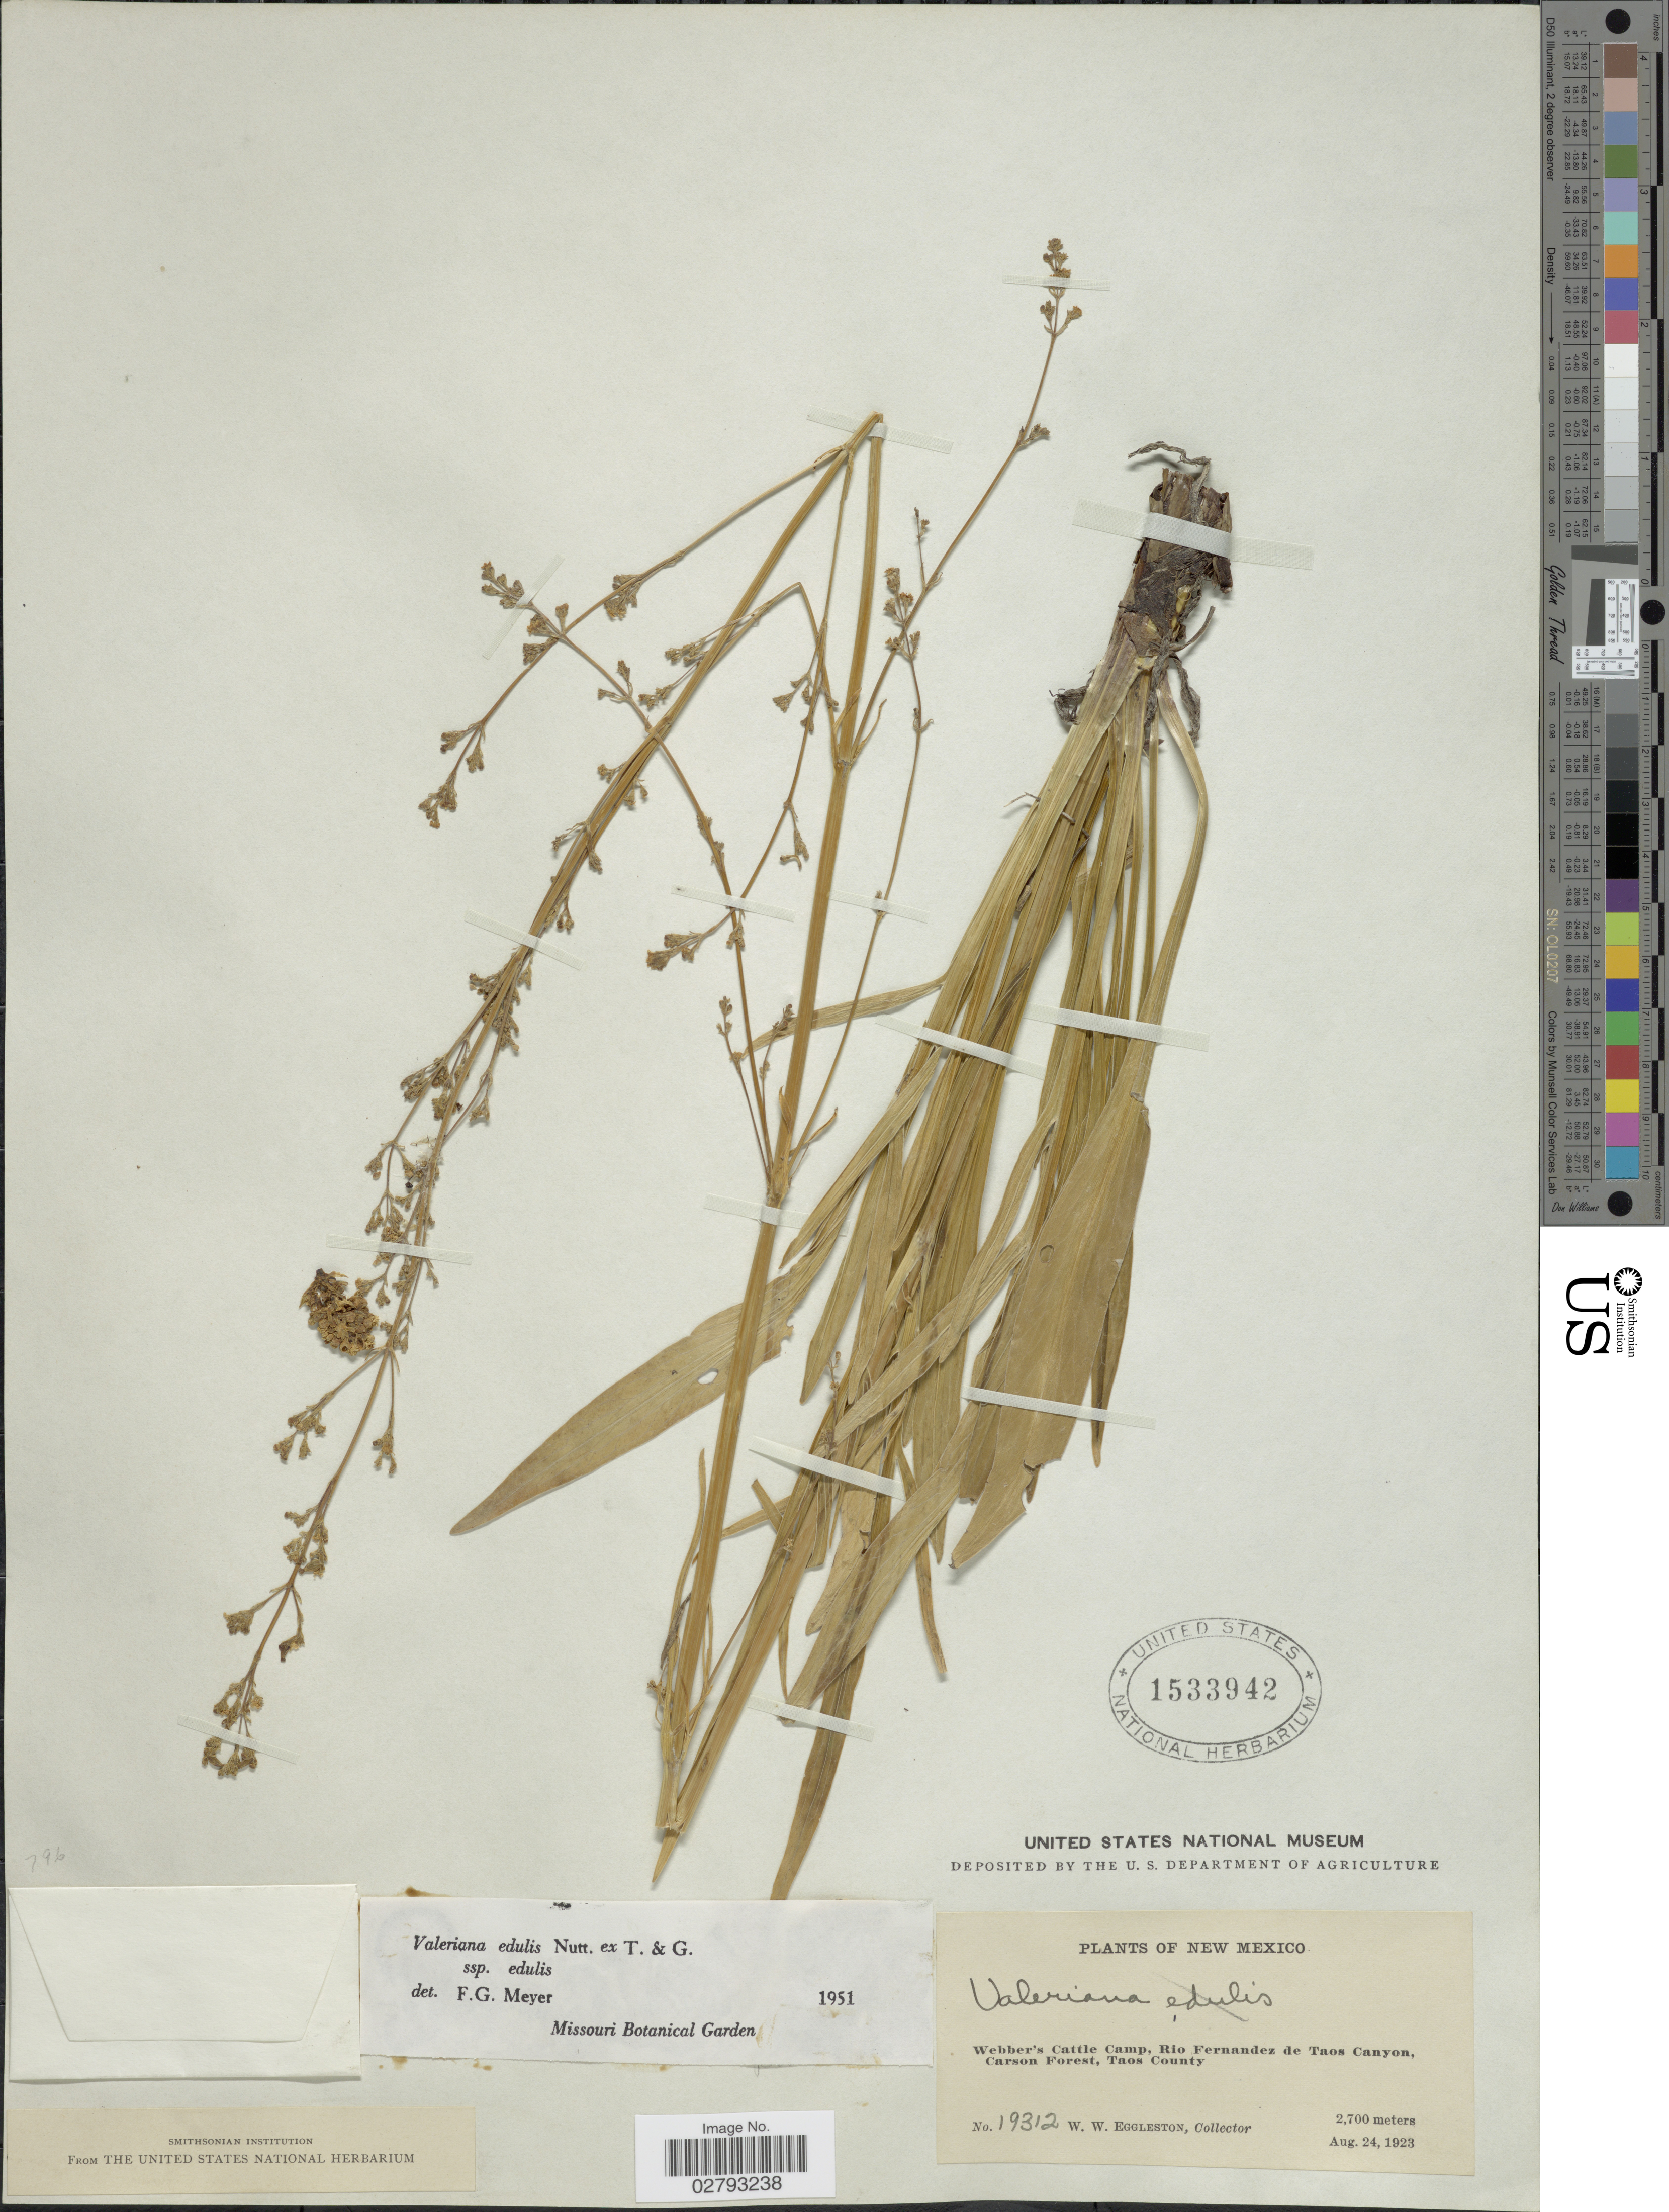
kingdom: Plantae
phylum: Tracheophyta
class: Magnoliopsida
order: Dipsacales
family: Caprifoliaceae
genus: Valeriana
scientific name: Valeriana edulis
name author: Nutt.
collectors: W. W. Eggleston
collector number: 19312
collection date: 1923-08-24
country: United States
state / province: New Mexico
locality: Webber's Cattle Camp, Rio Fernandez de Taos Canyon, Carson Forest, Taos County.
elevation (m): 2700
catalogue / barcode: US 1533942